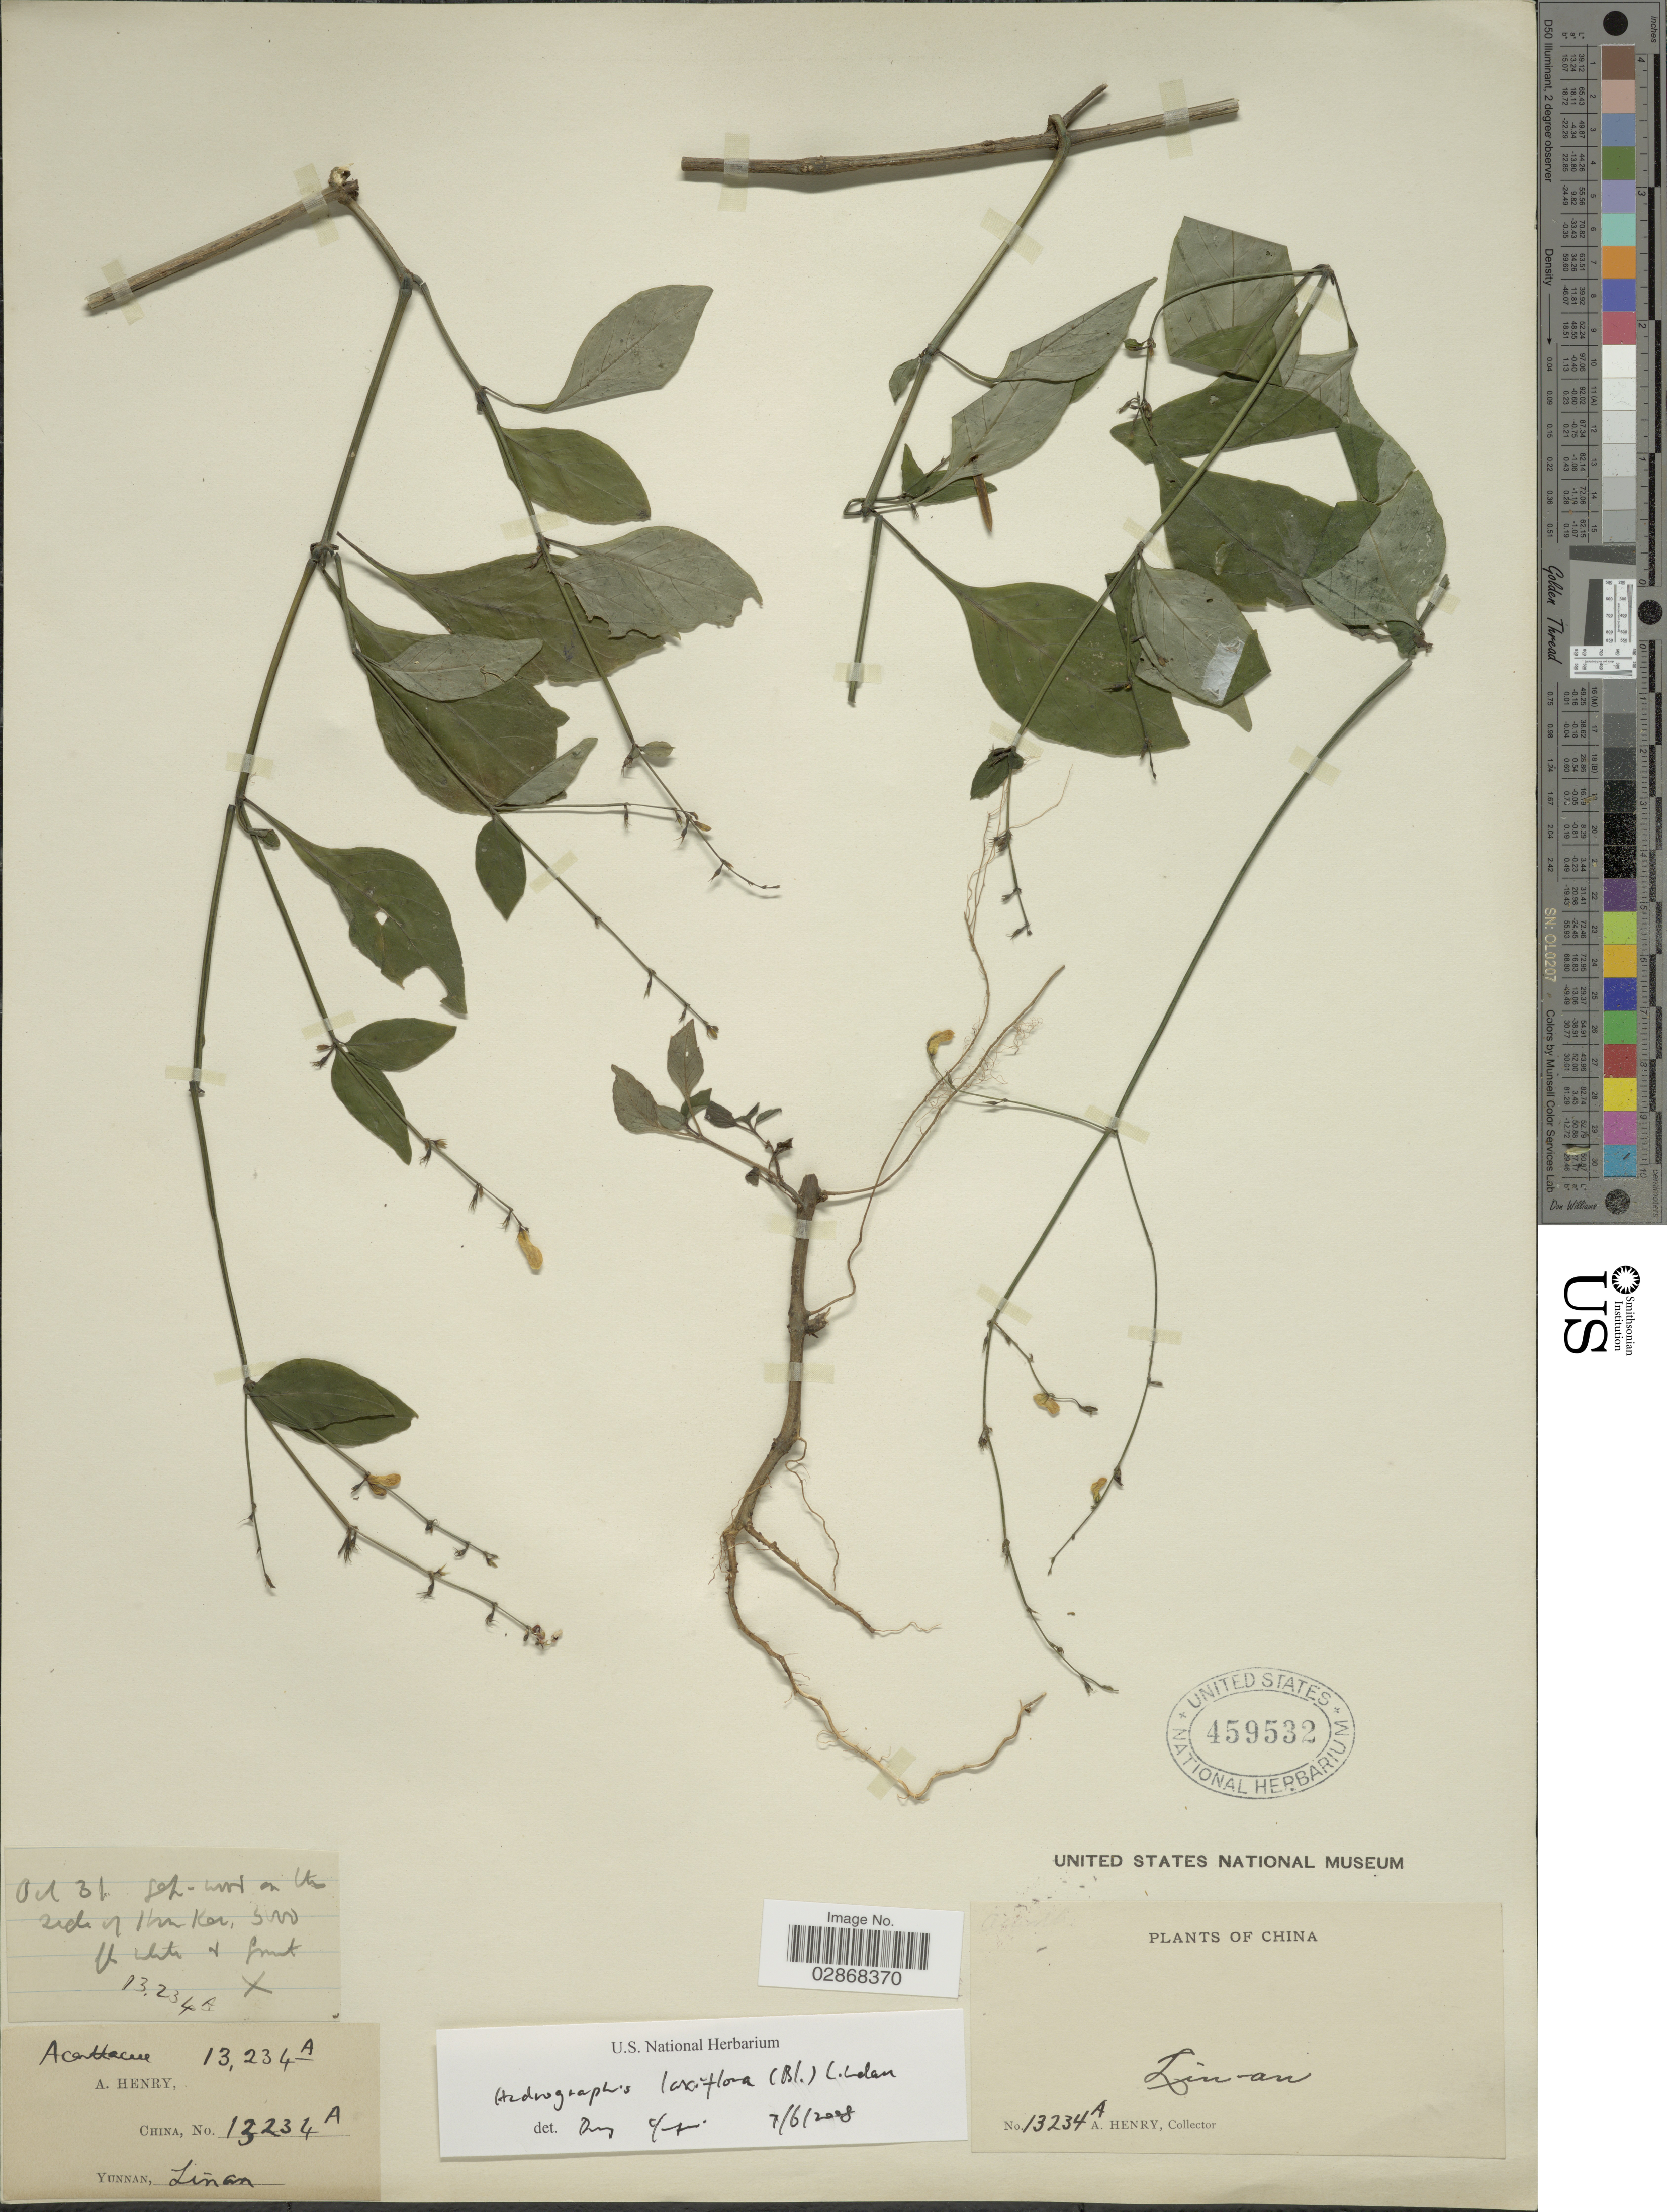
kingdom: Plantae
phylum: Tracheophyta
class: Magnoliopsida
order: Lamiales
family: Acanthaceae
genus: Andrographis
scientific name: Andrographis laxiflora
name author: (Blume) Lindau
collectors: A. Henry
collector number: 13234 A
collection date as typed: Transcribed d/m/y: /10/31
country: China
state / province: Yunnan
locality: Lin-an. wood on this side of Hsen Kar.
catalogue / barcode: US 459532